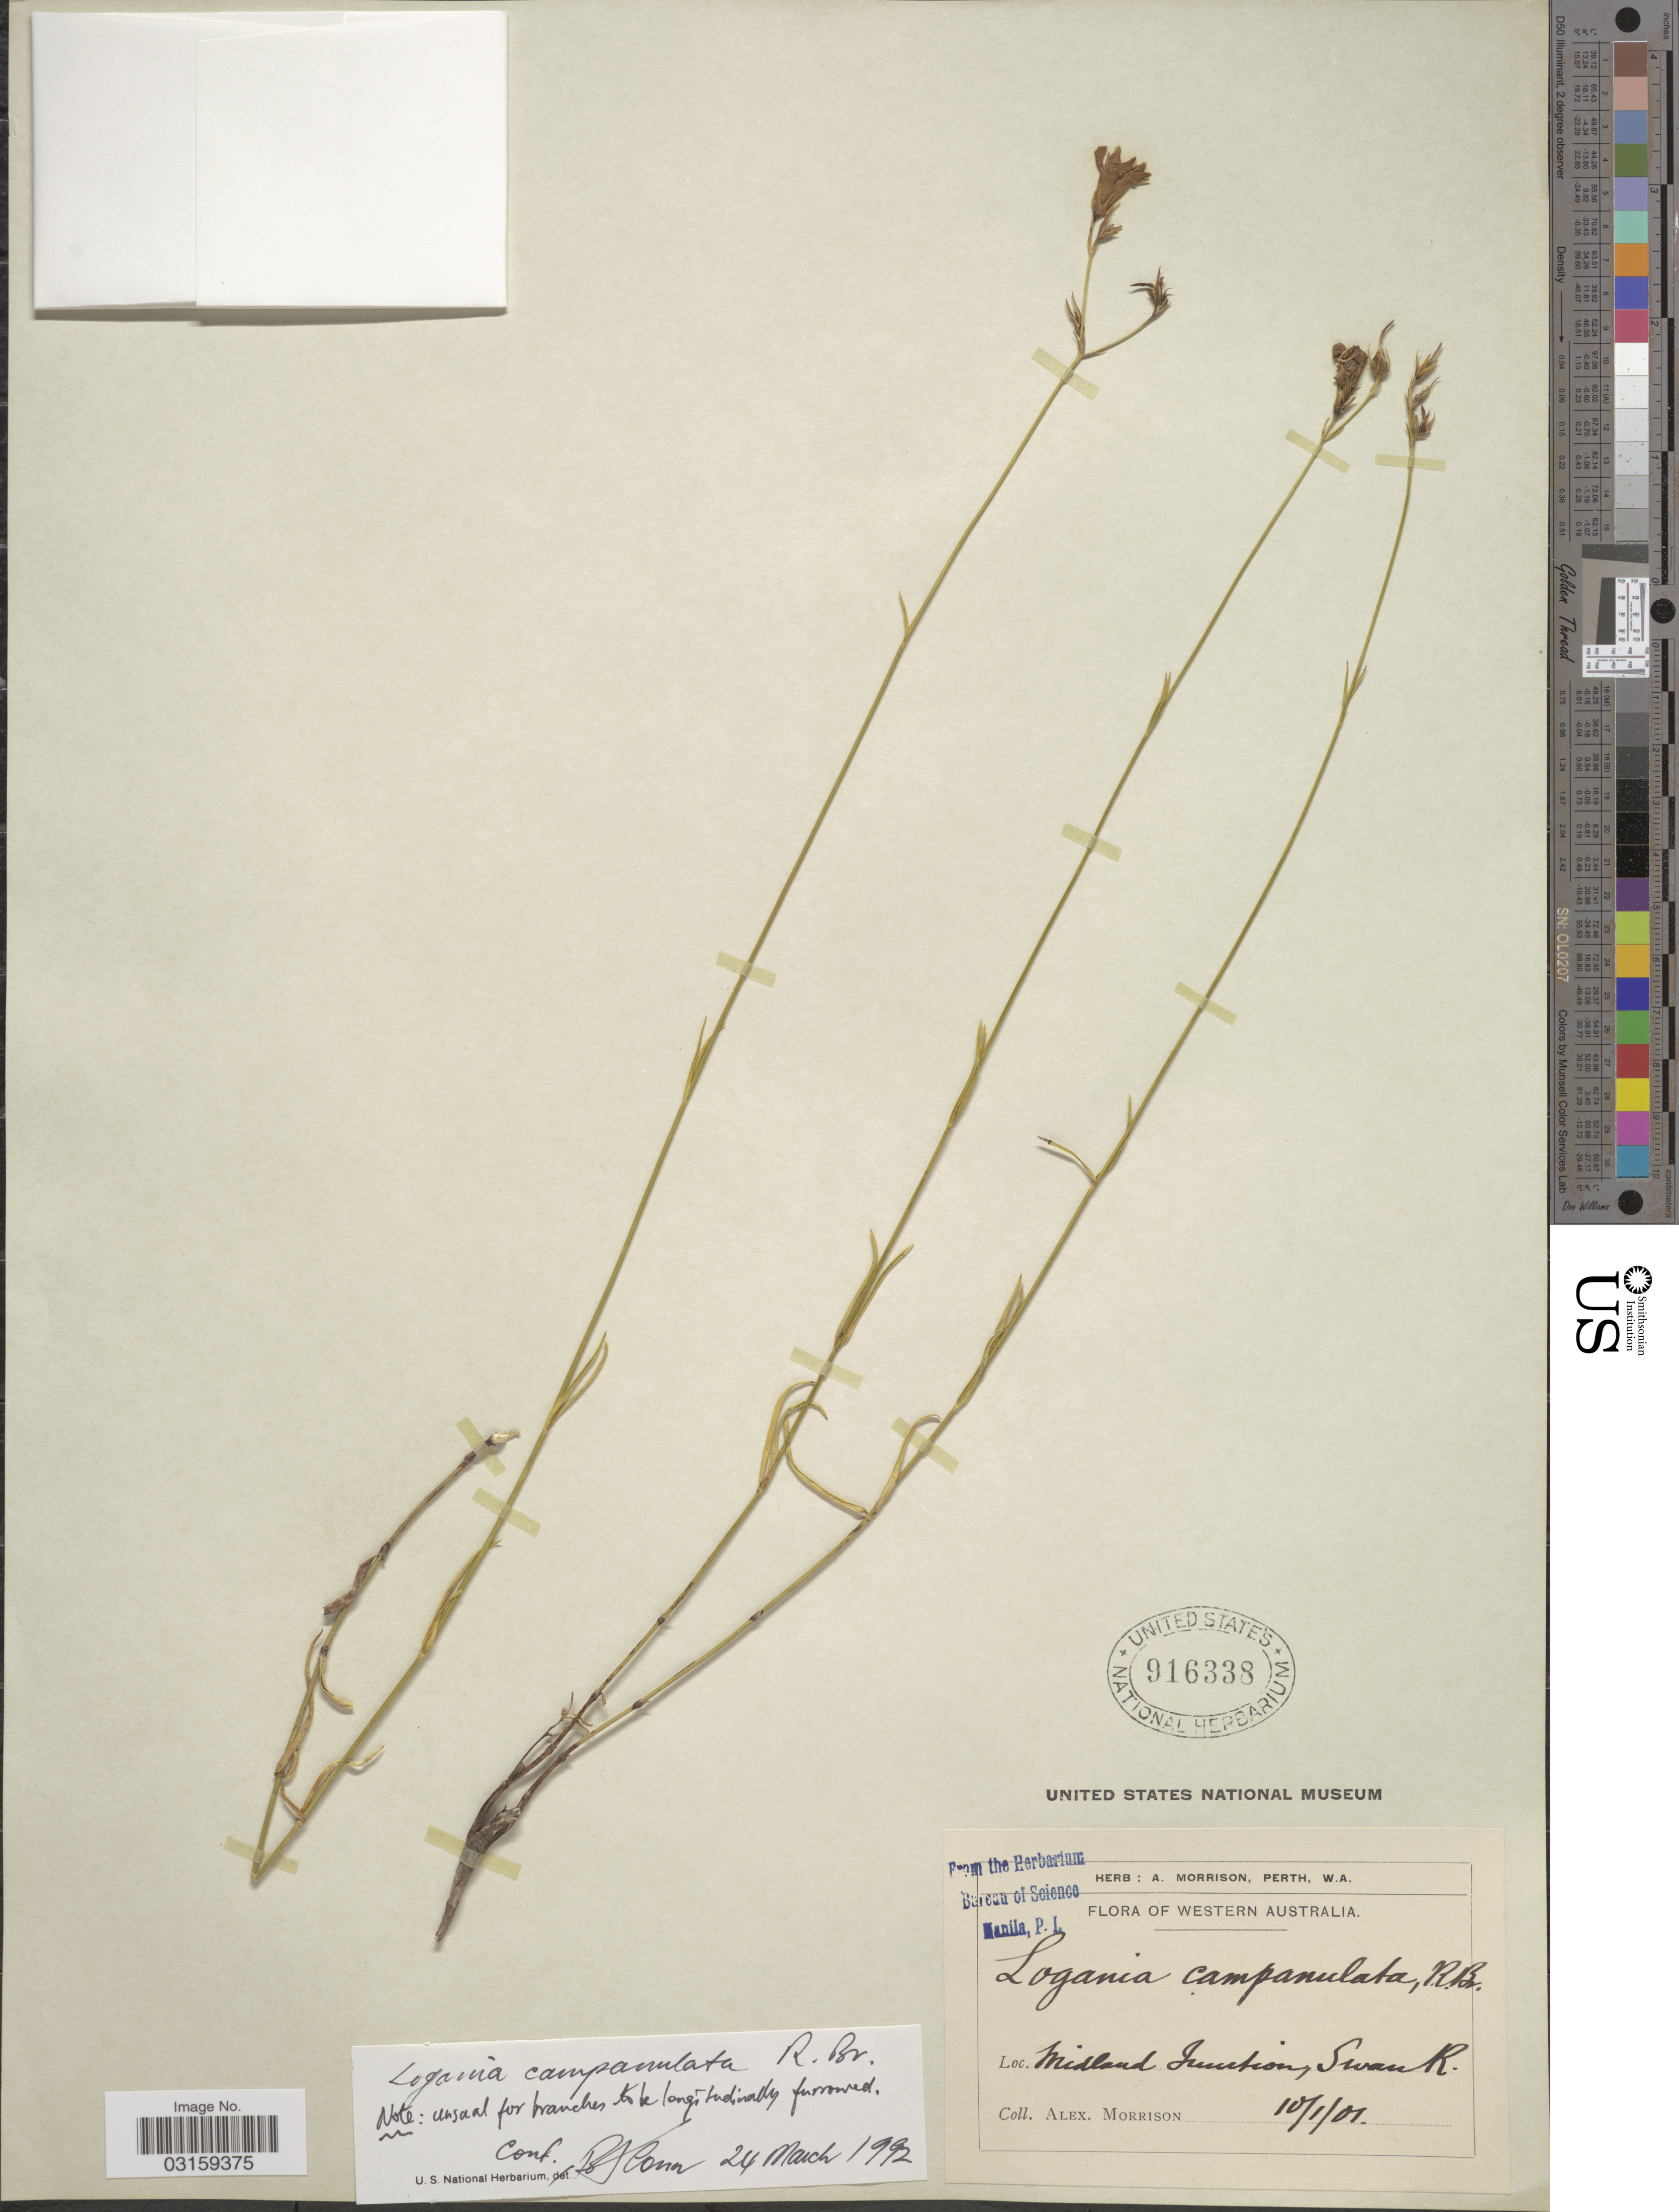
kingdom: Plantae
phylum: Tracheophyta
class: Magnoliopsida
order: Gentianales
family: Loganiaceae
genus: Orianthera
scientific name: Orianthera campanulata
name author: (R. Br.) C.S.P. Foster & B.J. Conn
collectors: A. Morrison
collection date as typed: Transcribed d/m/y: 10/1/1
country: Australia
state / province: Western Australia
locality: Midland Junction, Swan R.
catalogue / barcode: US 916338